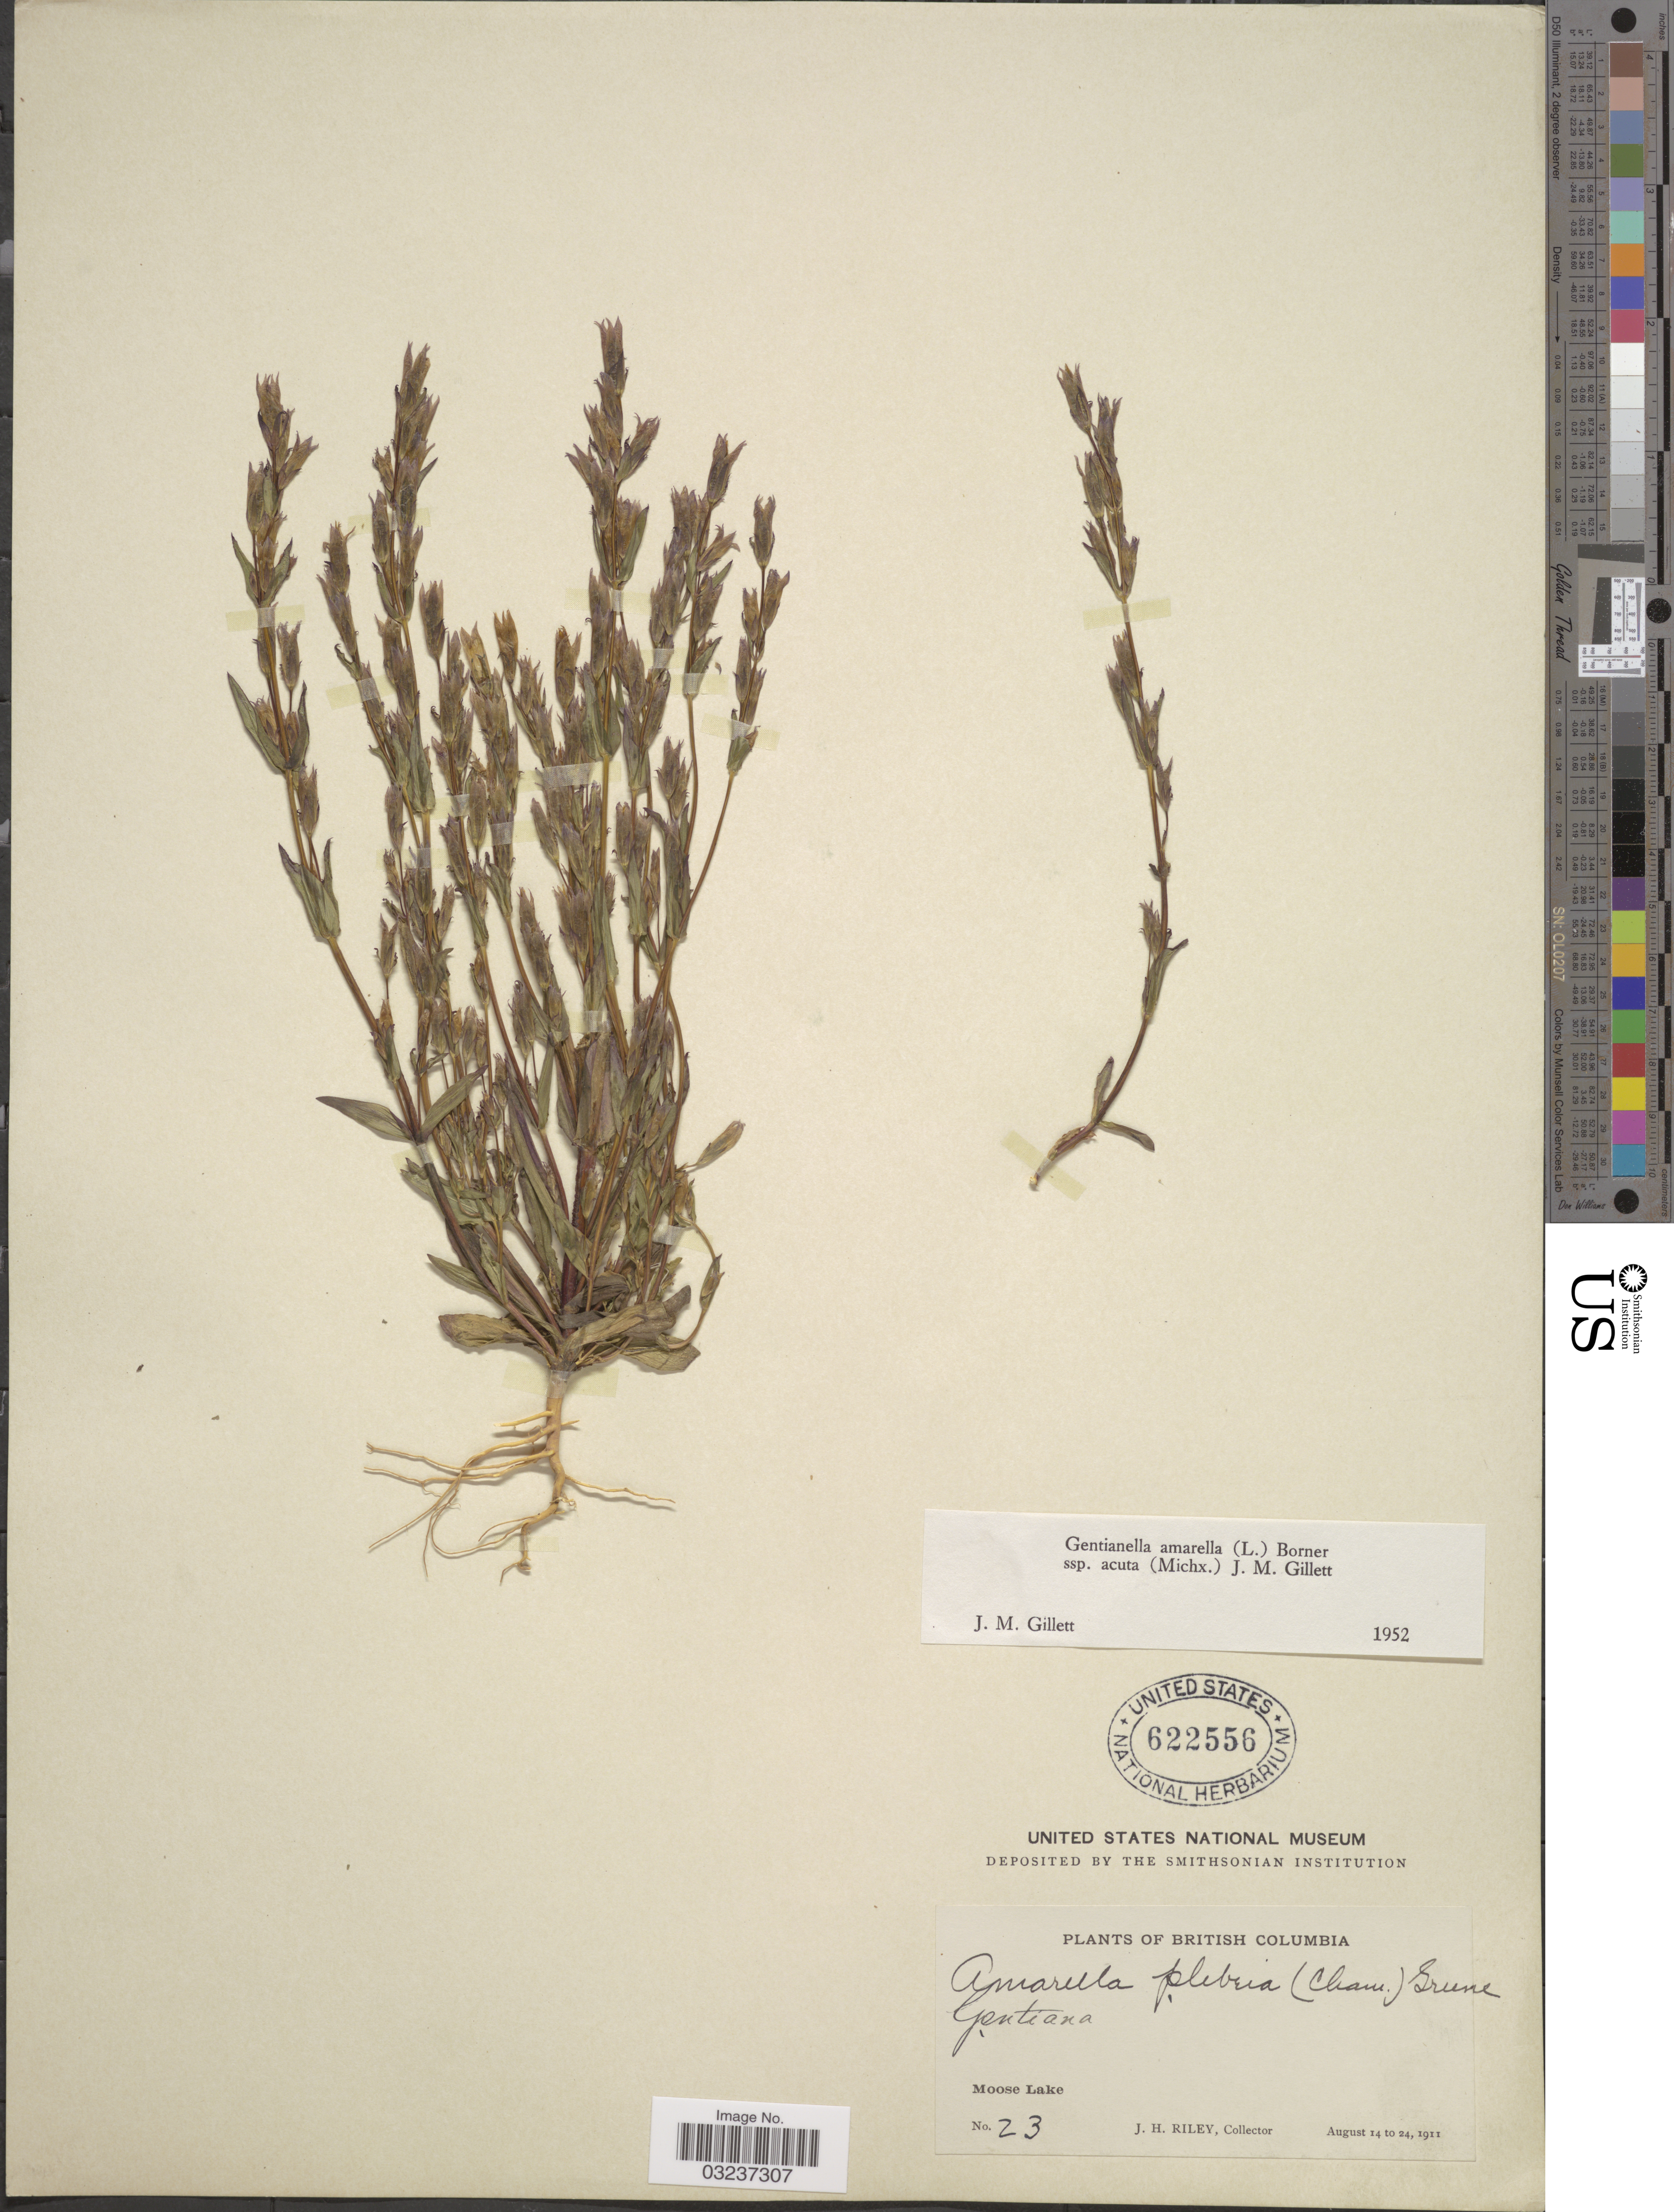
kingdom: Plantae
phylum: Tracheophyta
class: Magnoliopsida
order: Gentianales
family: Gentianaceae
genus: Gentianella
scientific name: Gentianella amarella subsp. acuta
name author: (Michx.) J.M. Gillett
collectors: J. H. Riley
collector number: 23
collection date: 1911-08-14/1911-08-24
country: Canada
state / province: British Columbia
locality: Moose Lake.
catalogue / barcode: US 622556